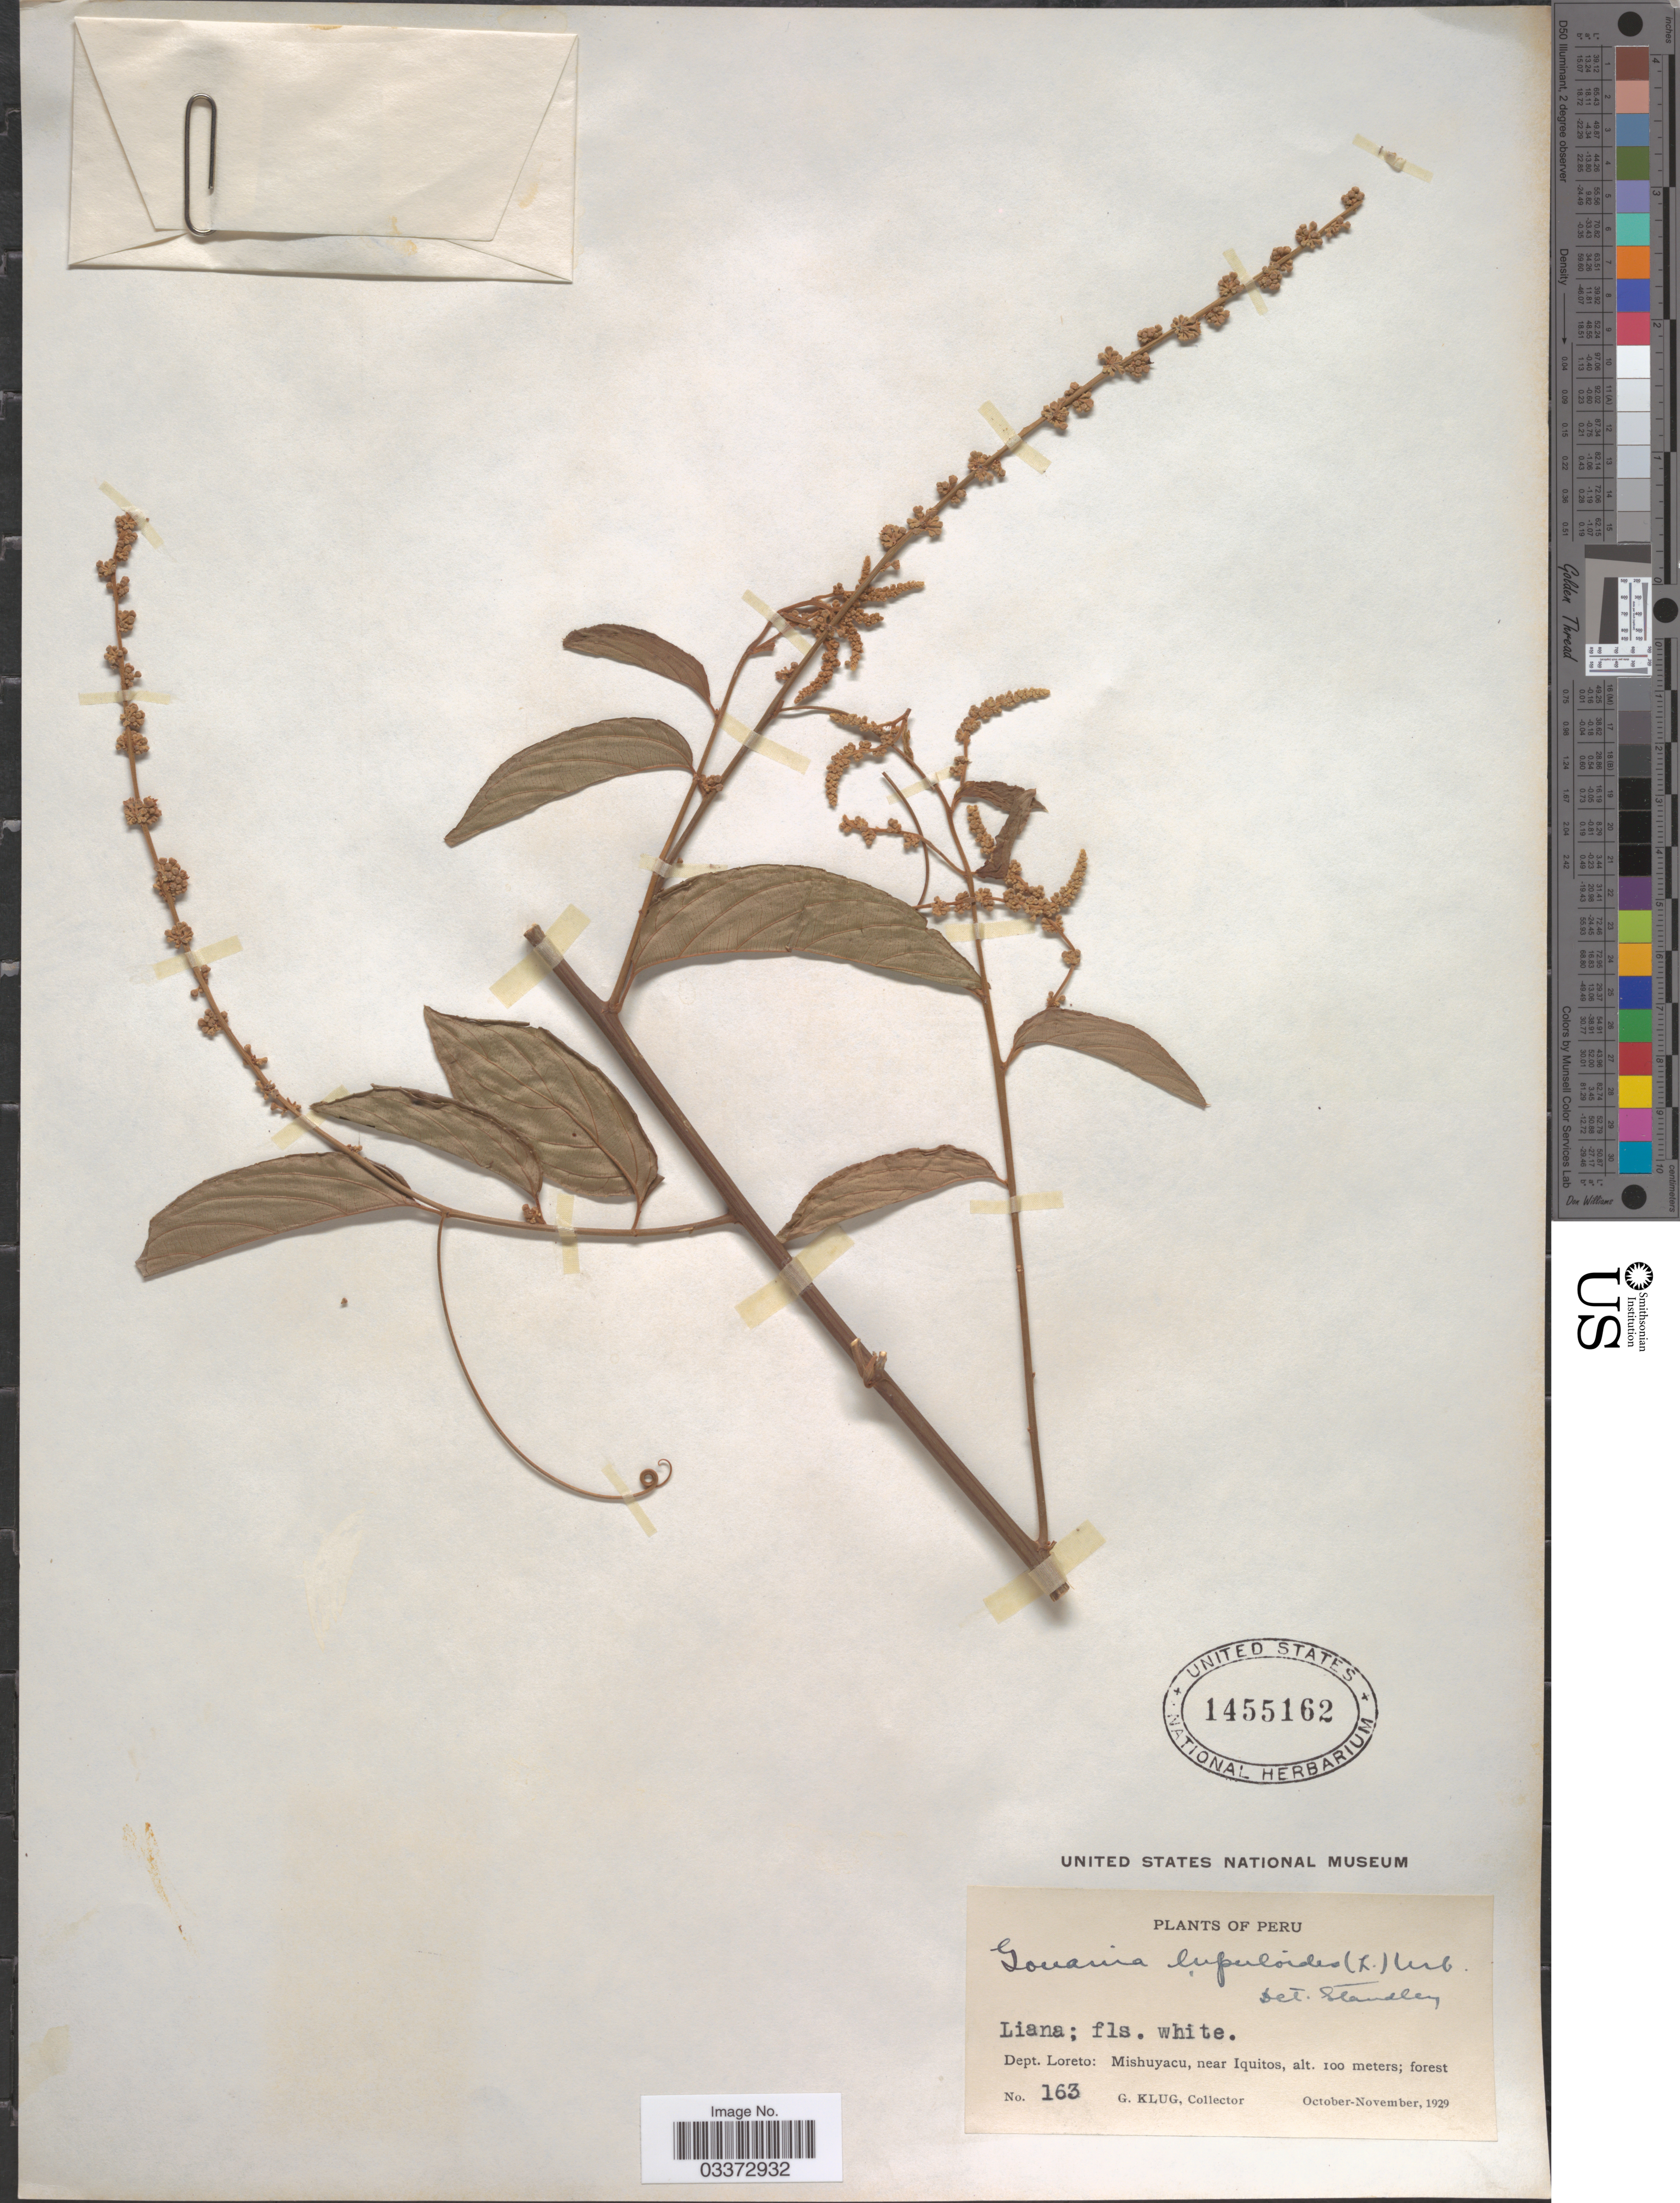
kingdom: Plantae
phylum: Tracheophyta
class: Magnoliopsida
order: Rosales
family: Rhamnaceae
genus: Gouania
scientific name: Gouania lupuloides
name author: (L.) Urb.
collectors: G. Klug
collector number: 163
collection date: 1929-10/1929-11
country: Peru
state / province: Loreto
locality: Dept. Loreto: Mishuyacu, near Iquitos.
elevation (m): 100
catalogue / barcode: US 1455162